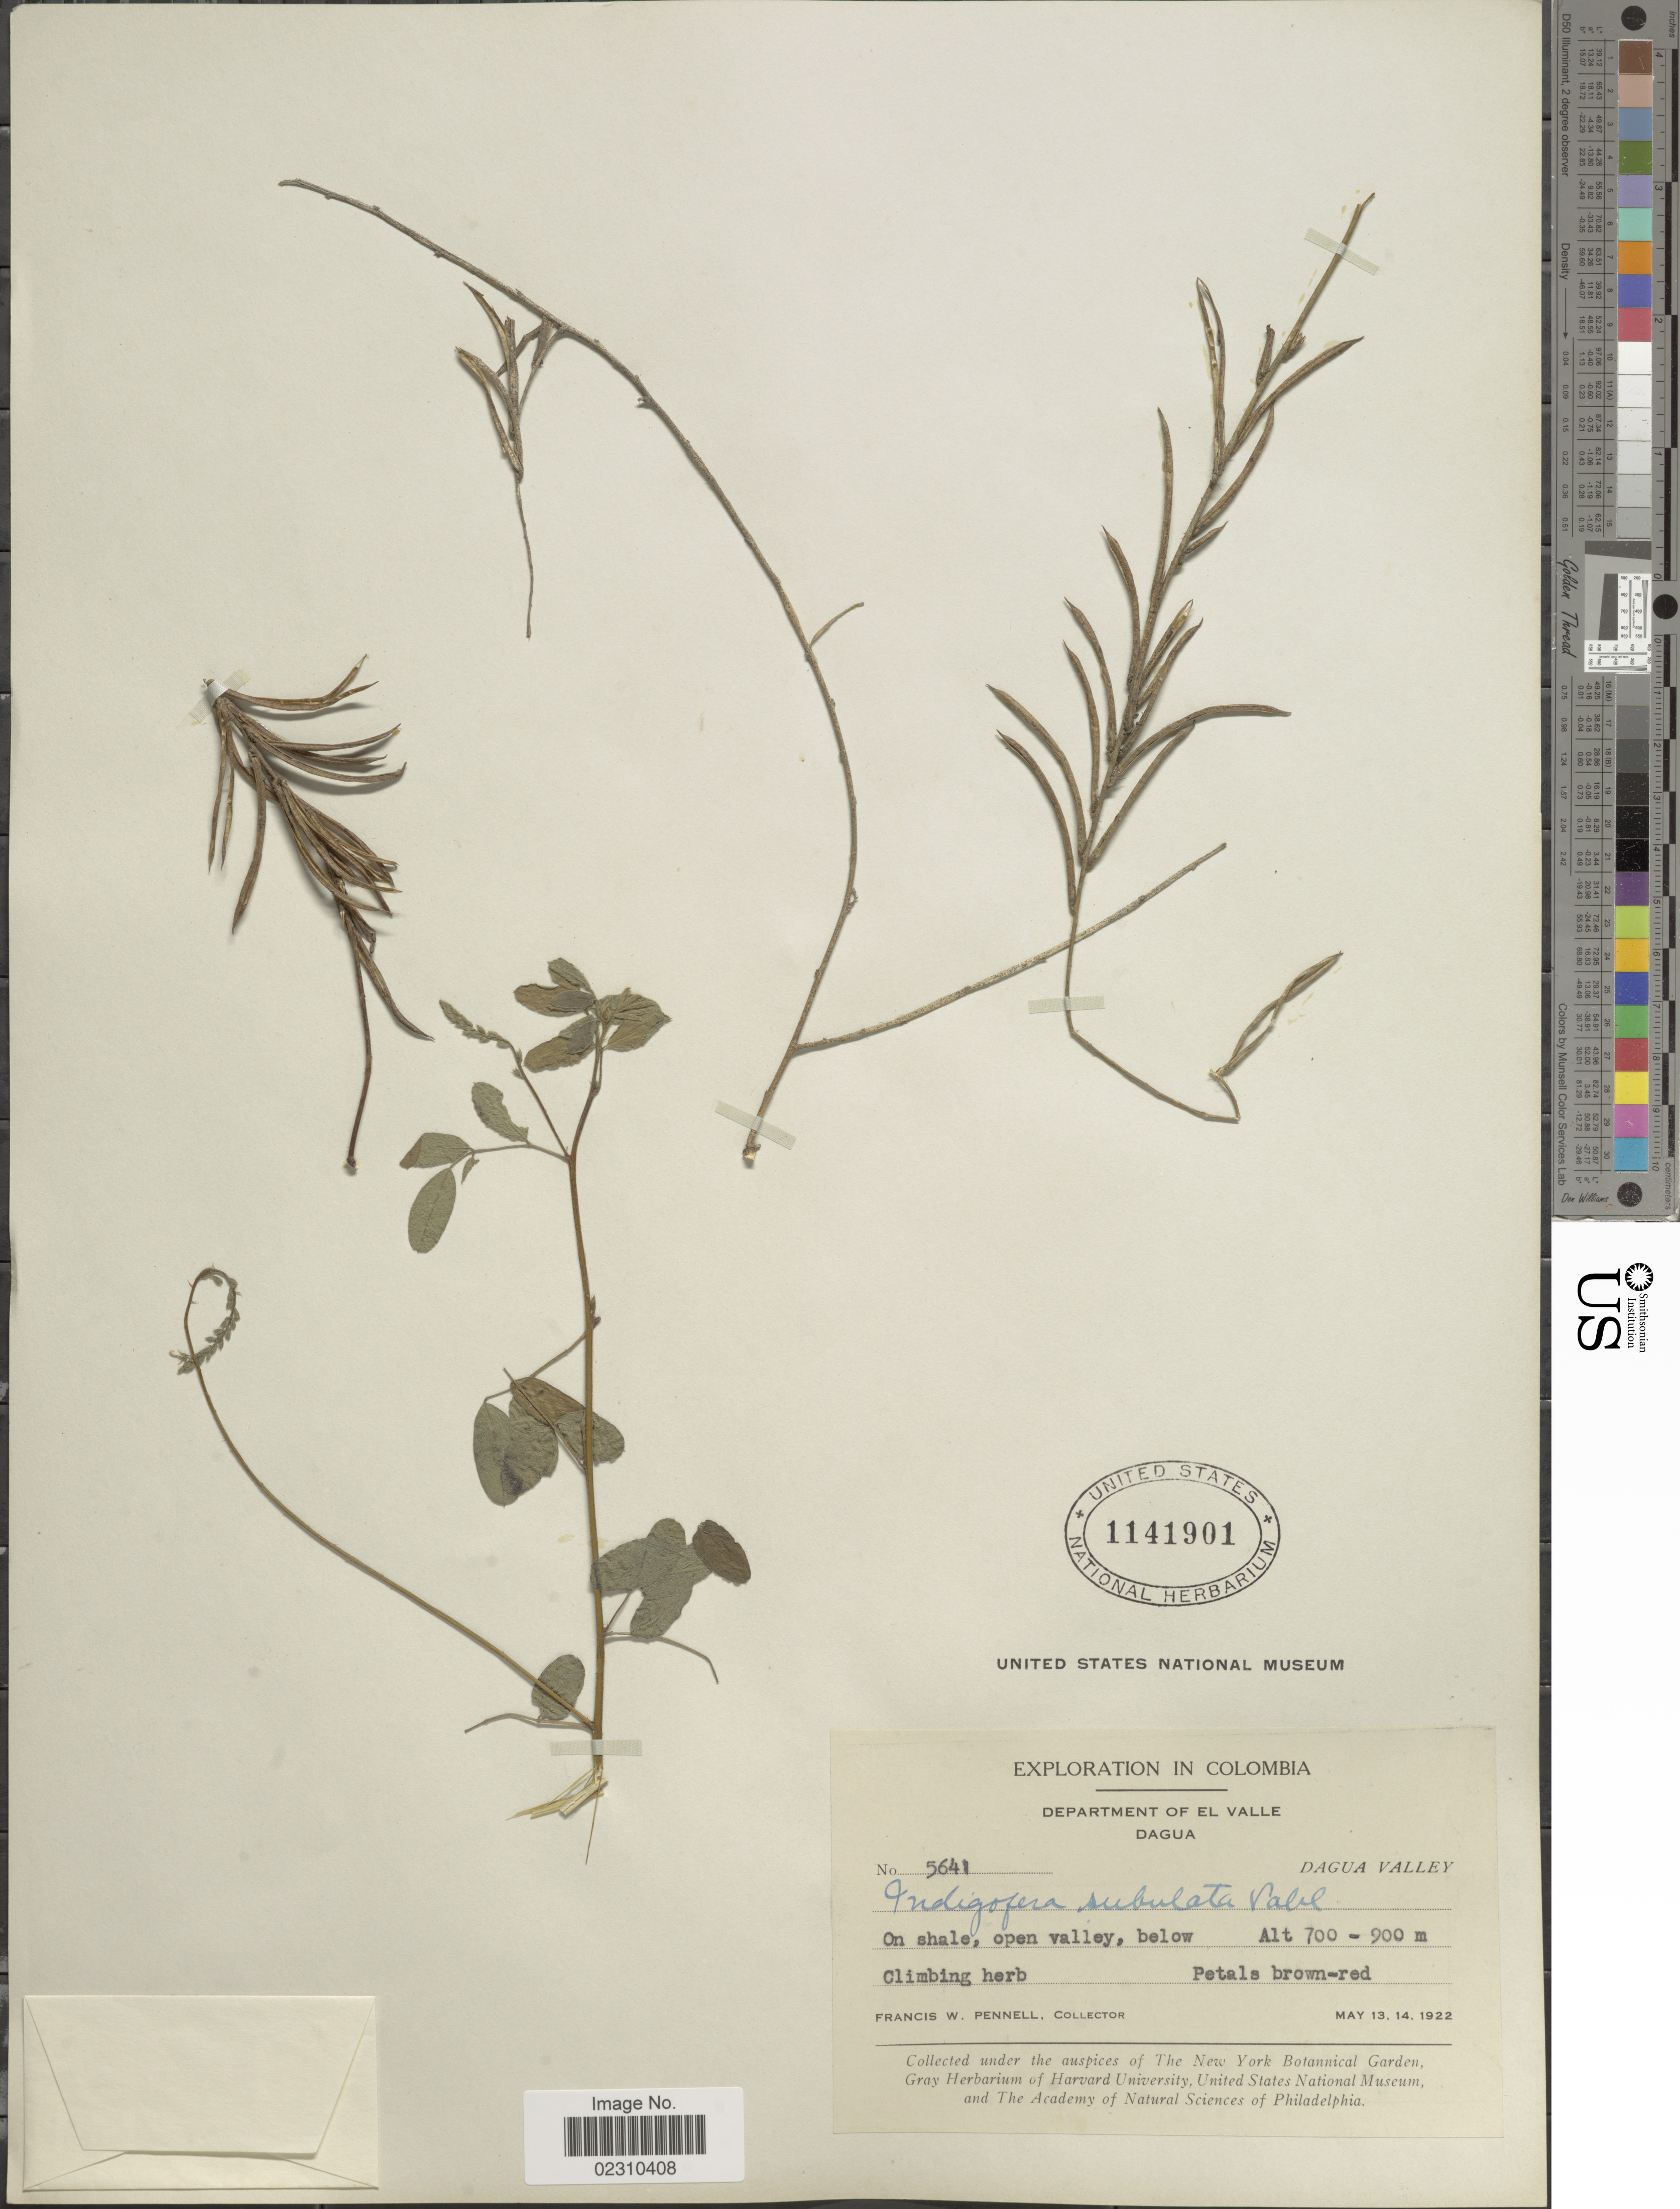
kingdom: Plantae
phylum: Tracheophyta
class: Magnoliopsida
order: Fabales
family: Fabaceae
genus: Indigofera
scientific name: Indigofera mucronata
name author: Lam.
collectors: F. W. Pennell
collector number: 5641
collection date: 1922-05-13/1922-05-14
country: Colombia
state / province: Valle del Cauca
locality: Department of El Valle, Dague, Dagua Valley. On shale, open valley.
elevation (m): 700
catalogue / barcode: US 1141901